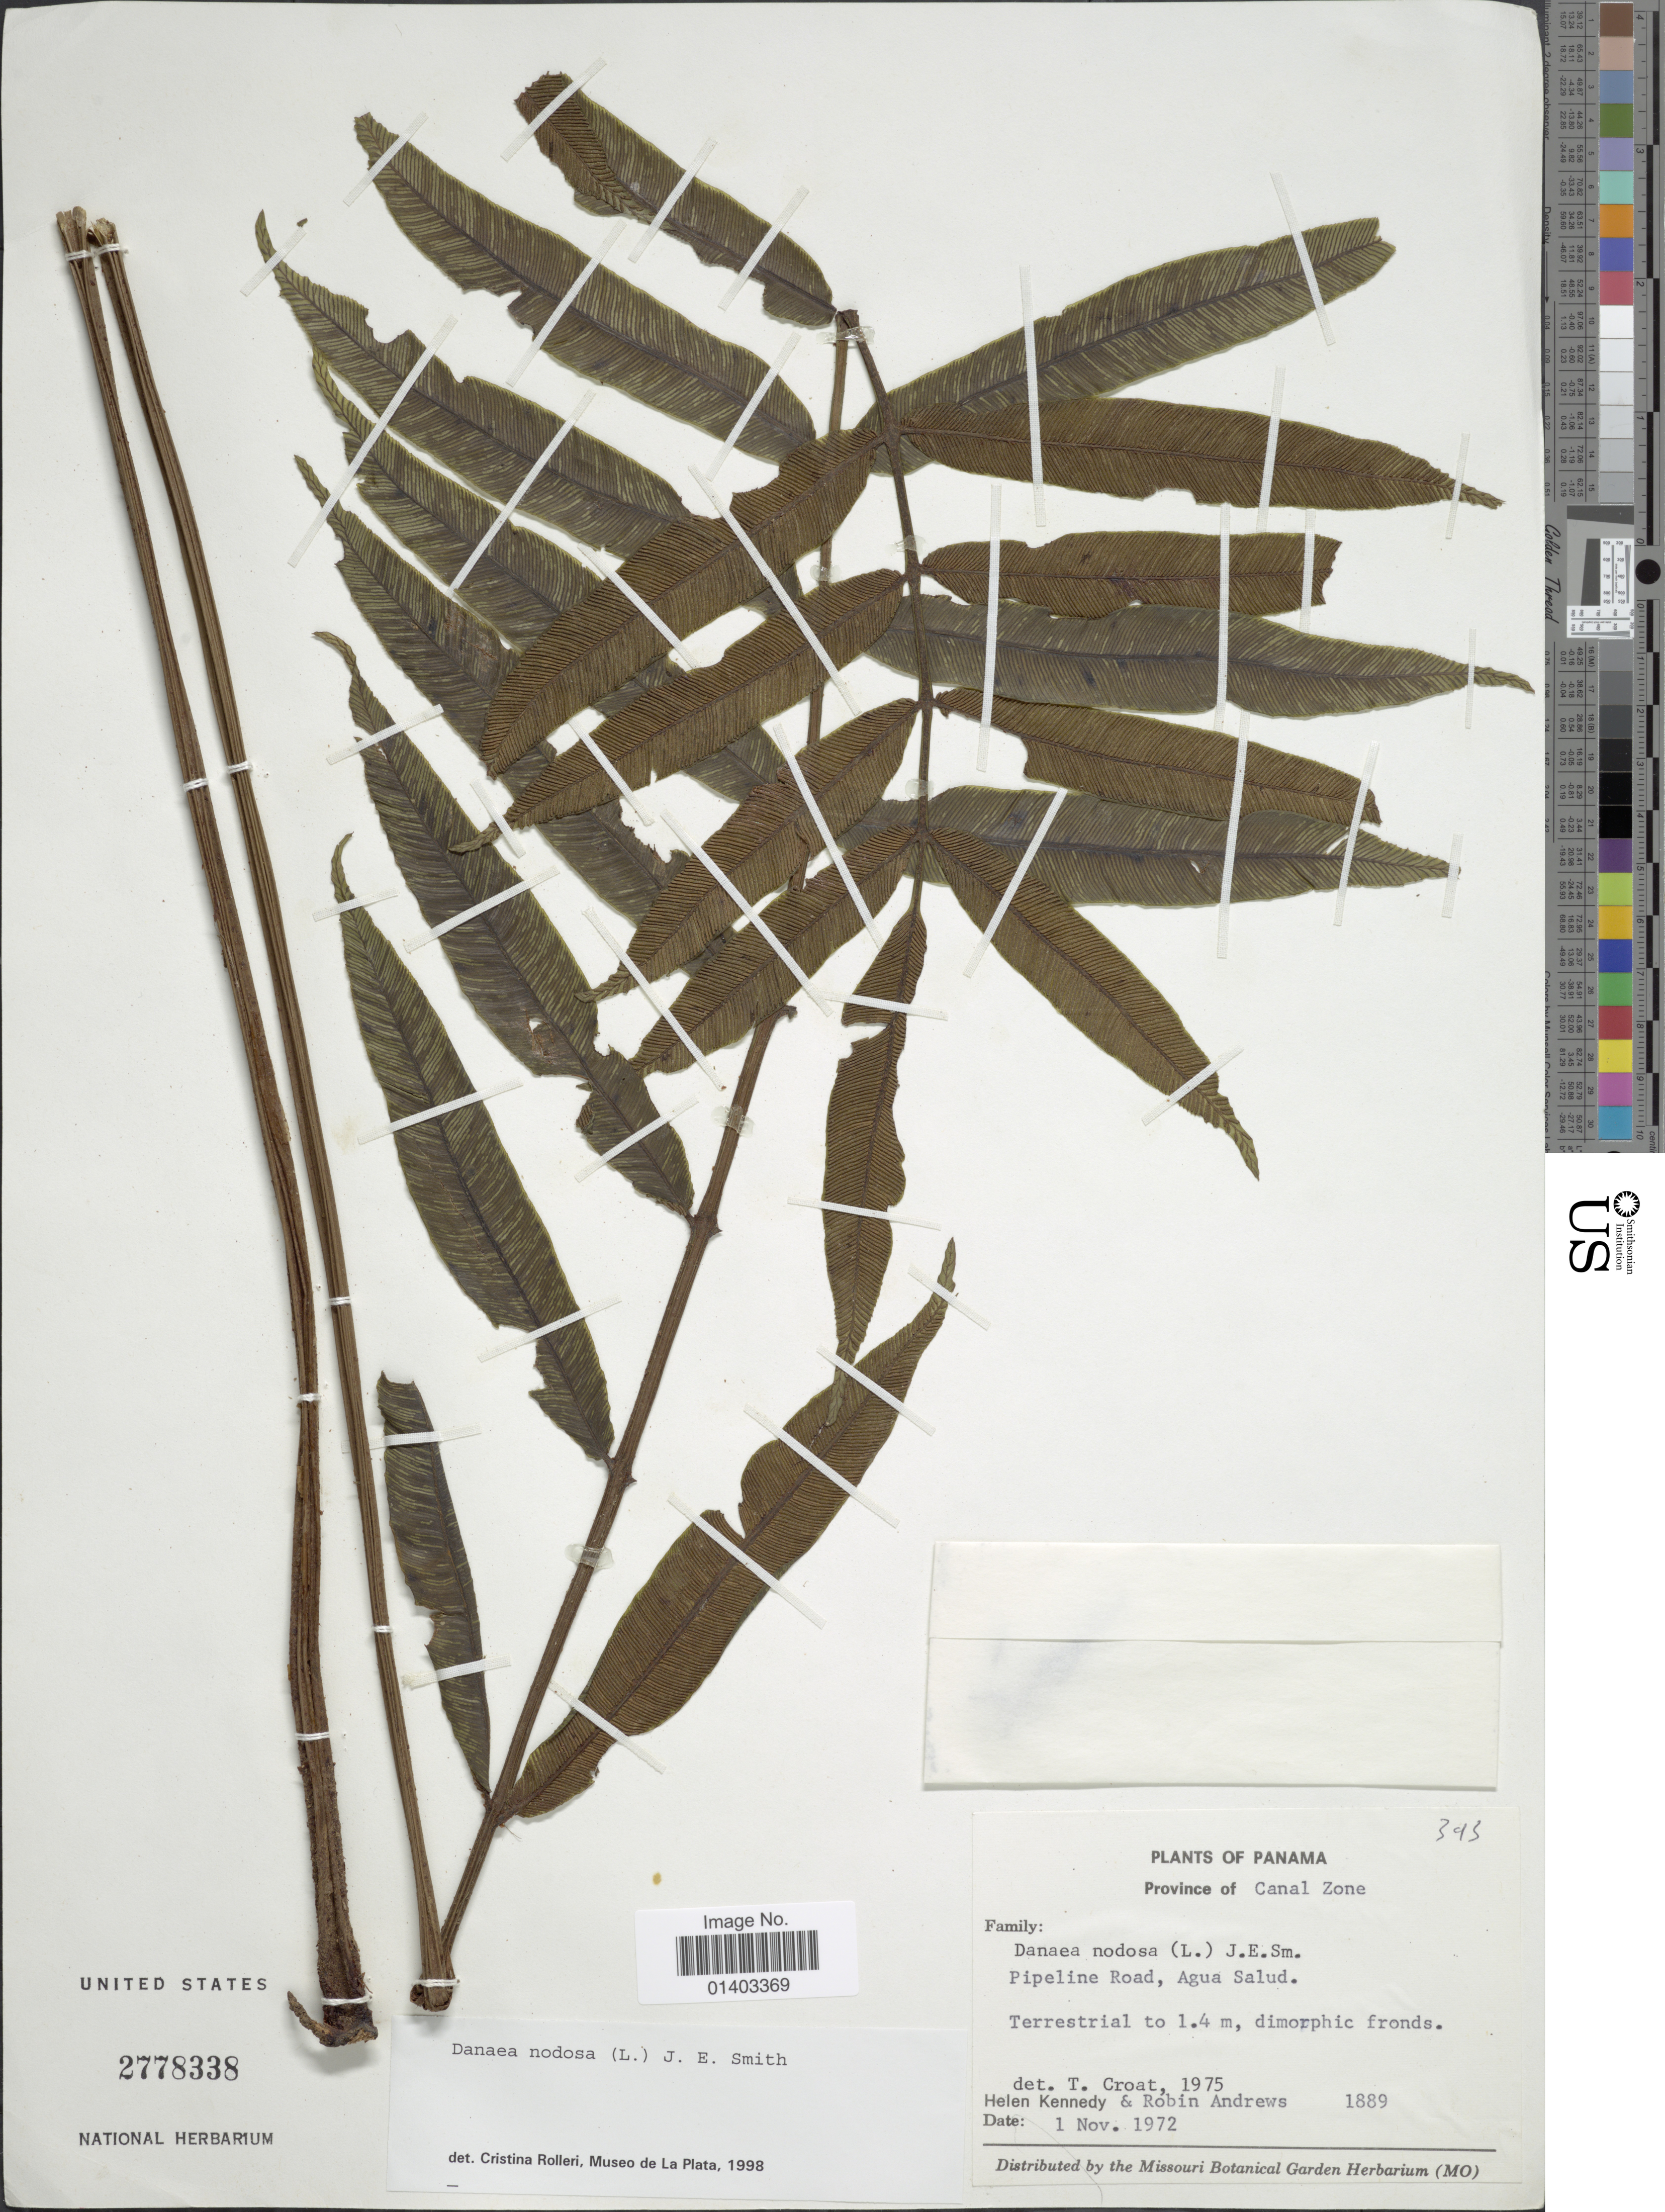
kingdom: Plantae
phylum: Tracheophyta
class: Polypodiopsida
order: Marattiales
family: Marattiaceae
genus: Danaea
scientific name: Danaea nodosa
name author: (L.) Sm.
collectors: H. Kennedy & R. Andrews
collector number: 1889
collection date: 1972-11-01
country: Panama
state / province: Panamá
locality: Province of Canal Zone, Pipeline Road, Agua Salud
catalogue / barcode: US 2778338